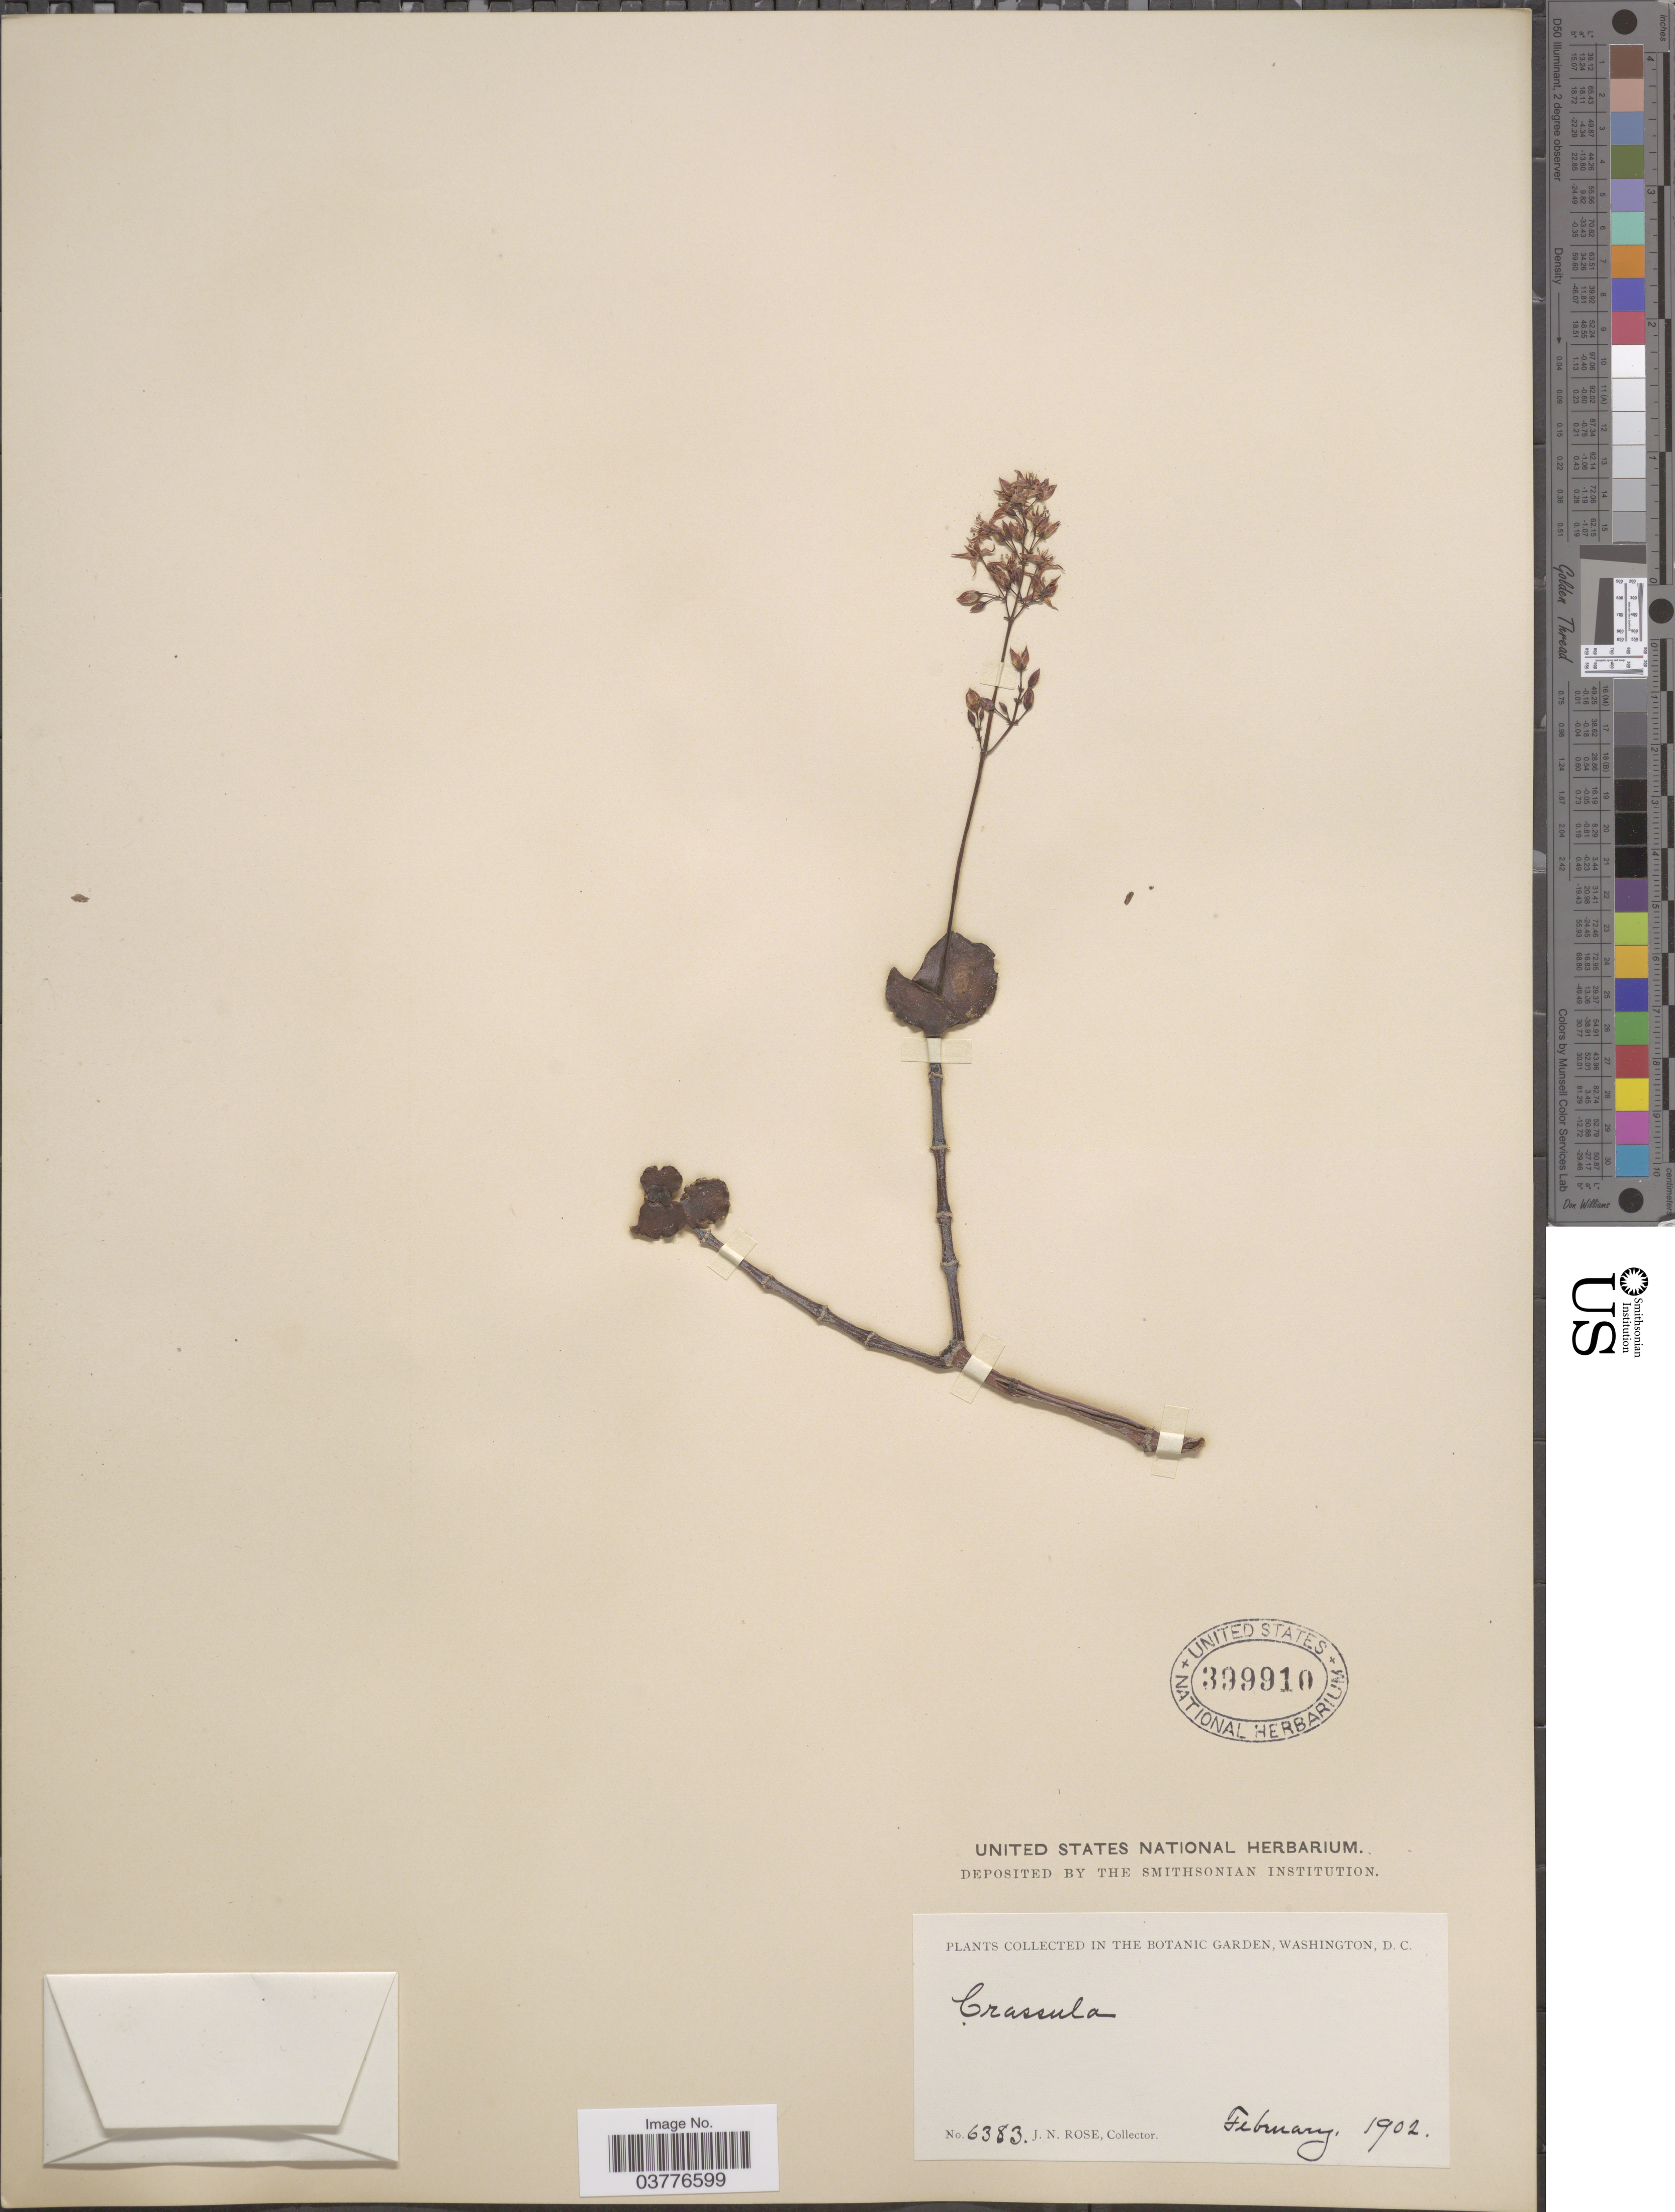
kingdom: Plantae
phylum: Tracheophyta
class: Magnoliopsida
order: Saxifragales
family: Crassulaceae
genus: Crassula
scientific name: Crassula sp.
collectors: J. N. Rose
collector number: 6383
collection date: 1902-02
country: United States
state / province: District of Columbia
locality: The Botanic Garden. Washington, D.C.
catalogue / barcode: US 399910